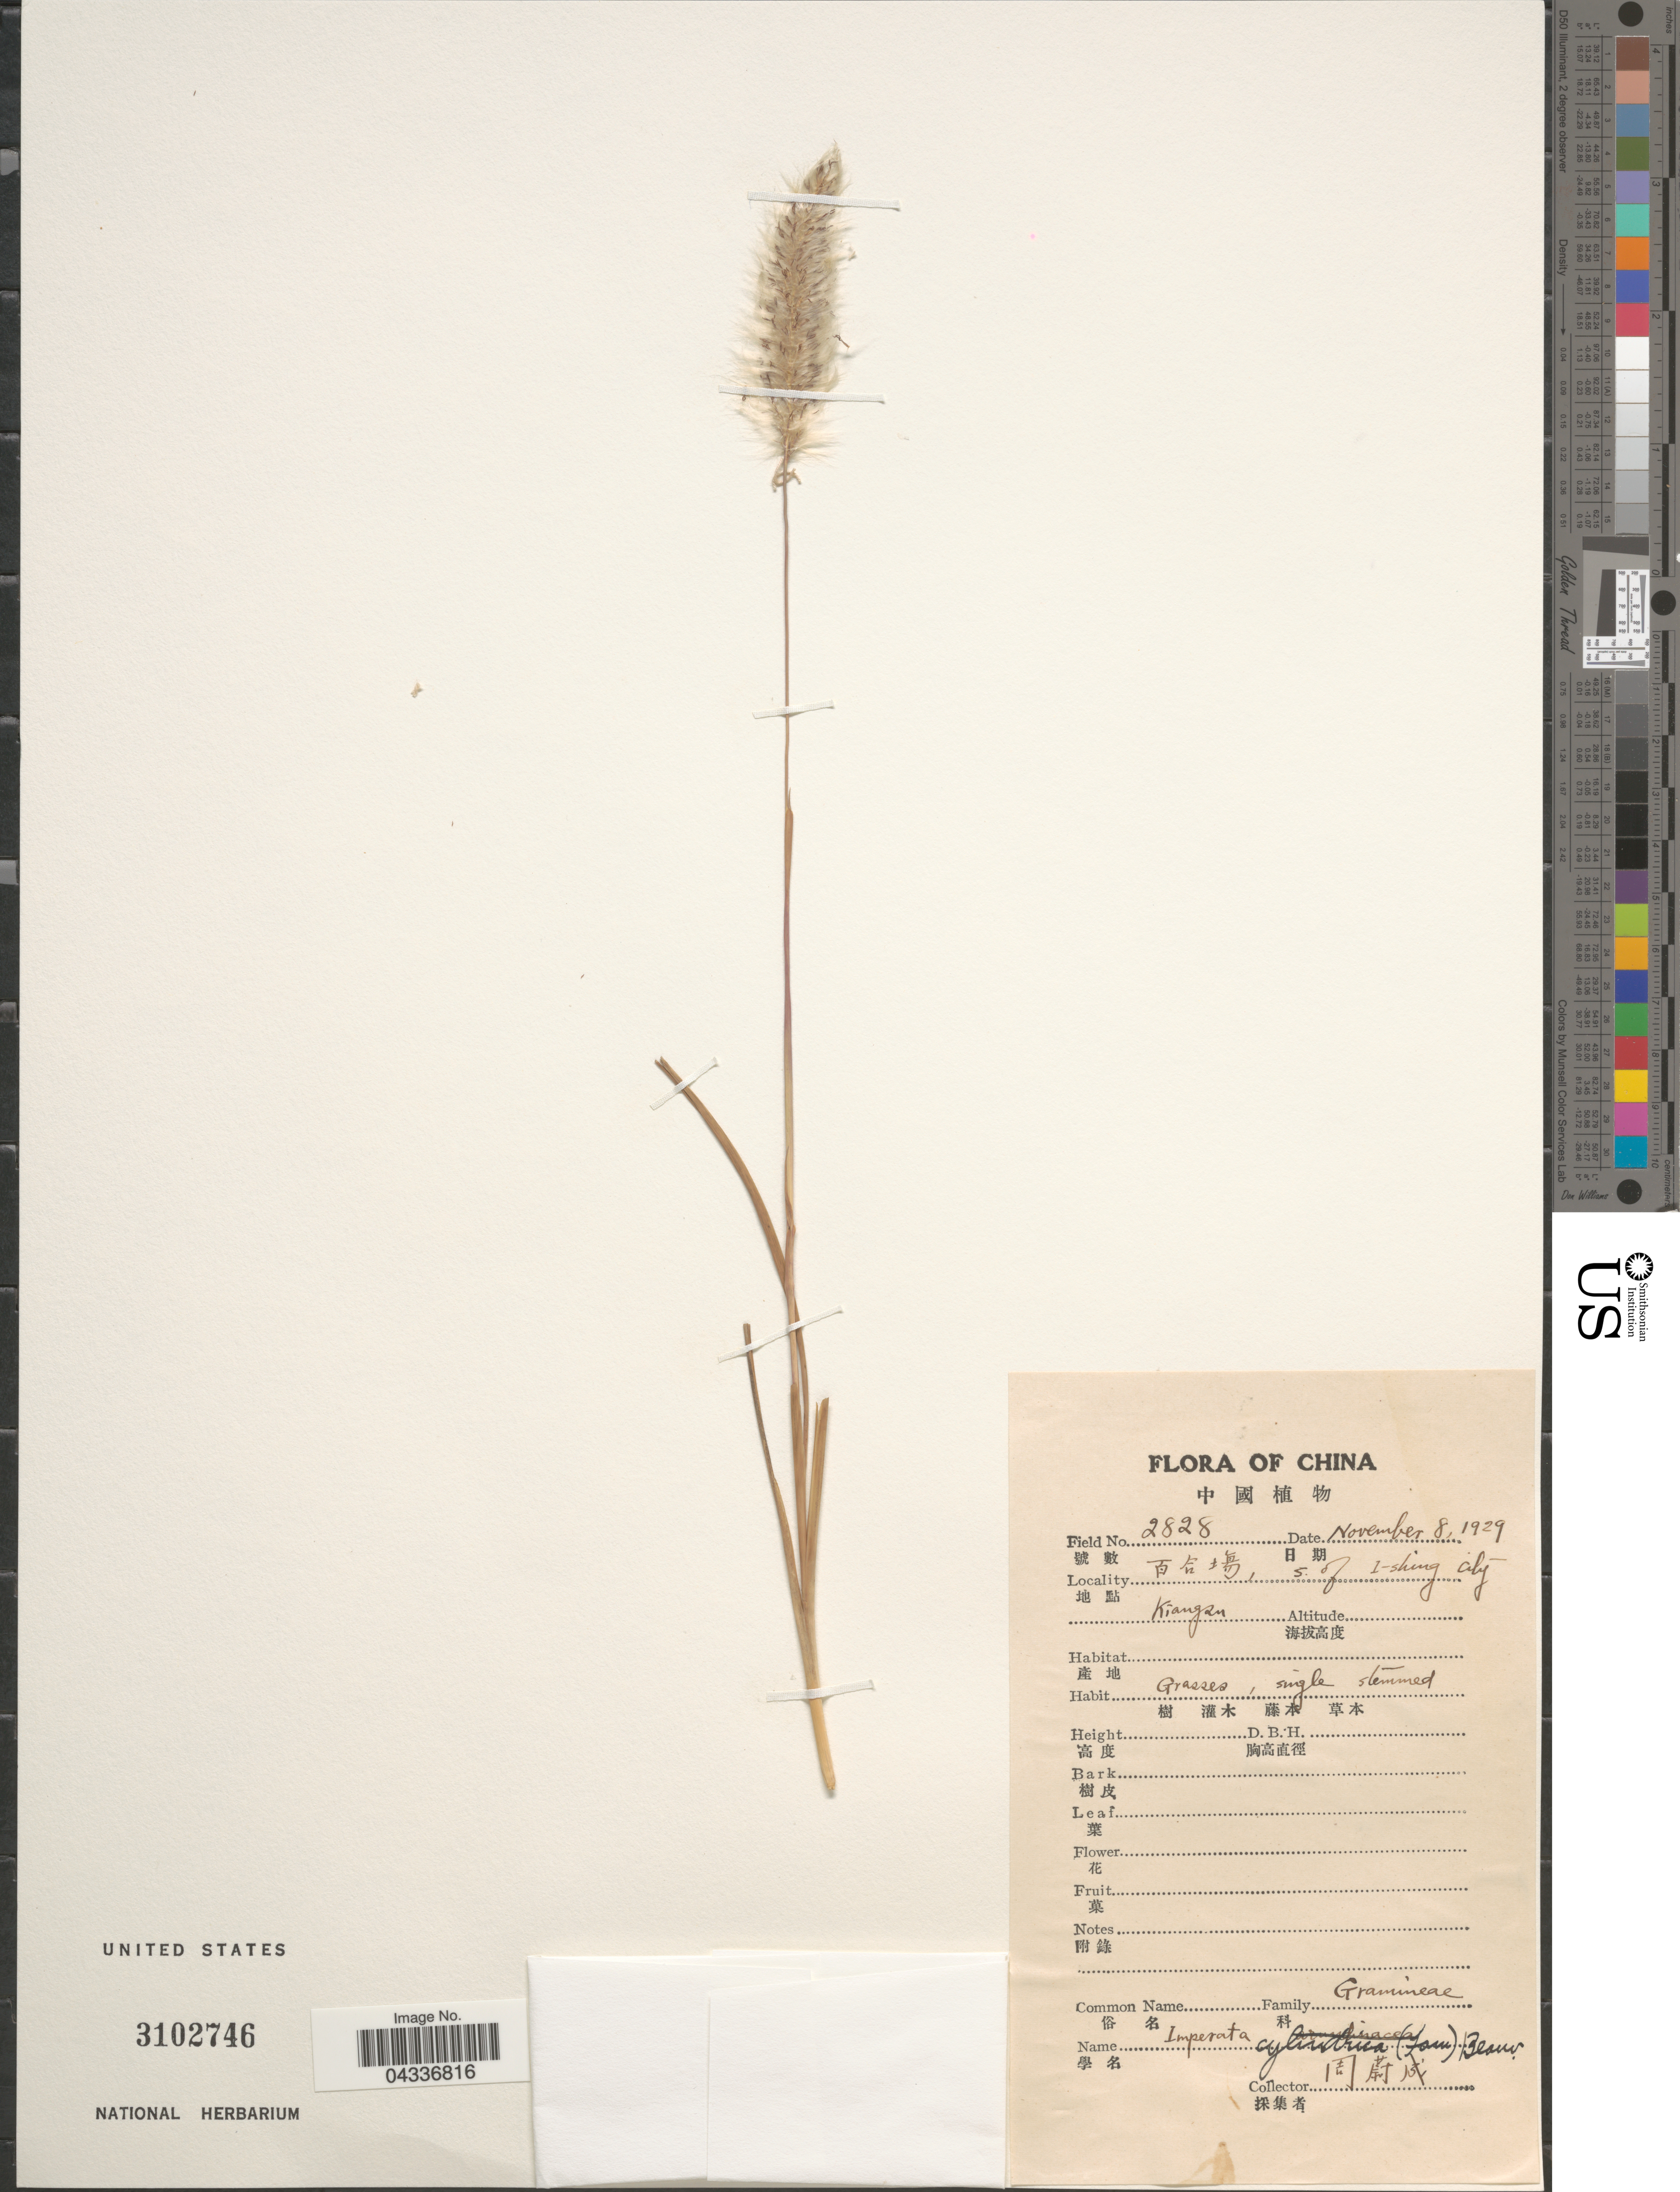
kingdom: Plantae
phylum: Tracheophyta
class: Liliopsida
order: Poales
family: Poaceae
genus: Imperata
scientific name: Imperata cylindrica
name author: (L.) P. Beauv.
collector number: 2828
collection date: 1929-11-08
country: China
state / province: Jiangsu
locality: X, s. of I-shing city. Kiangsu.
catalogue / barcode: US 3102746